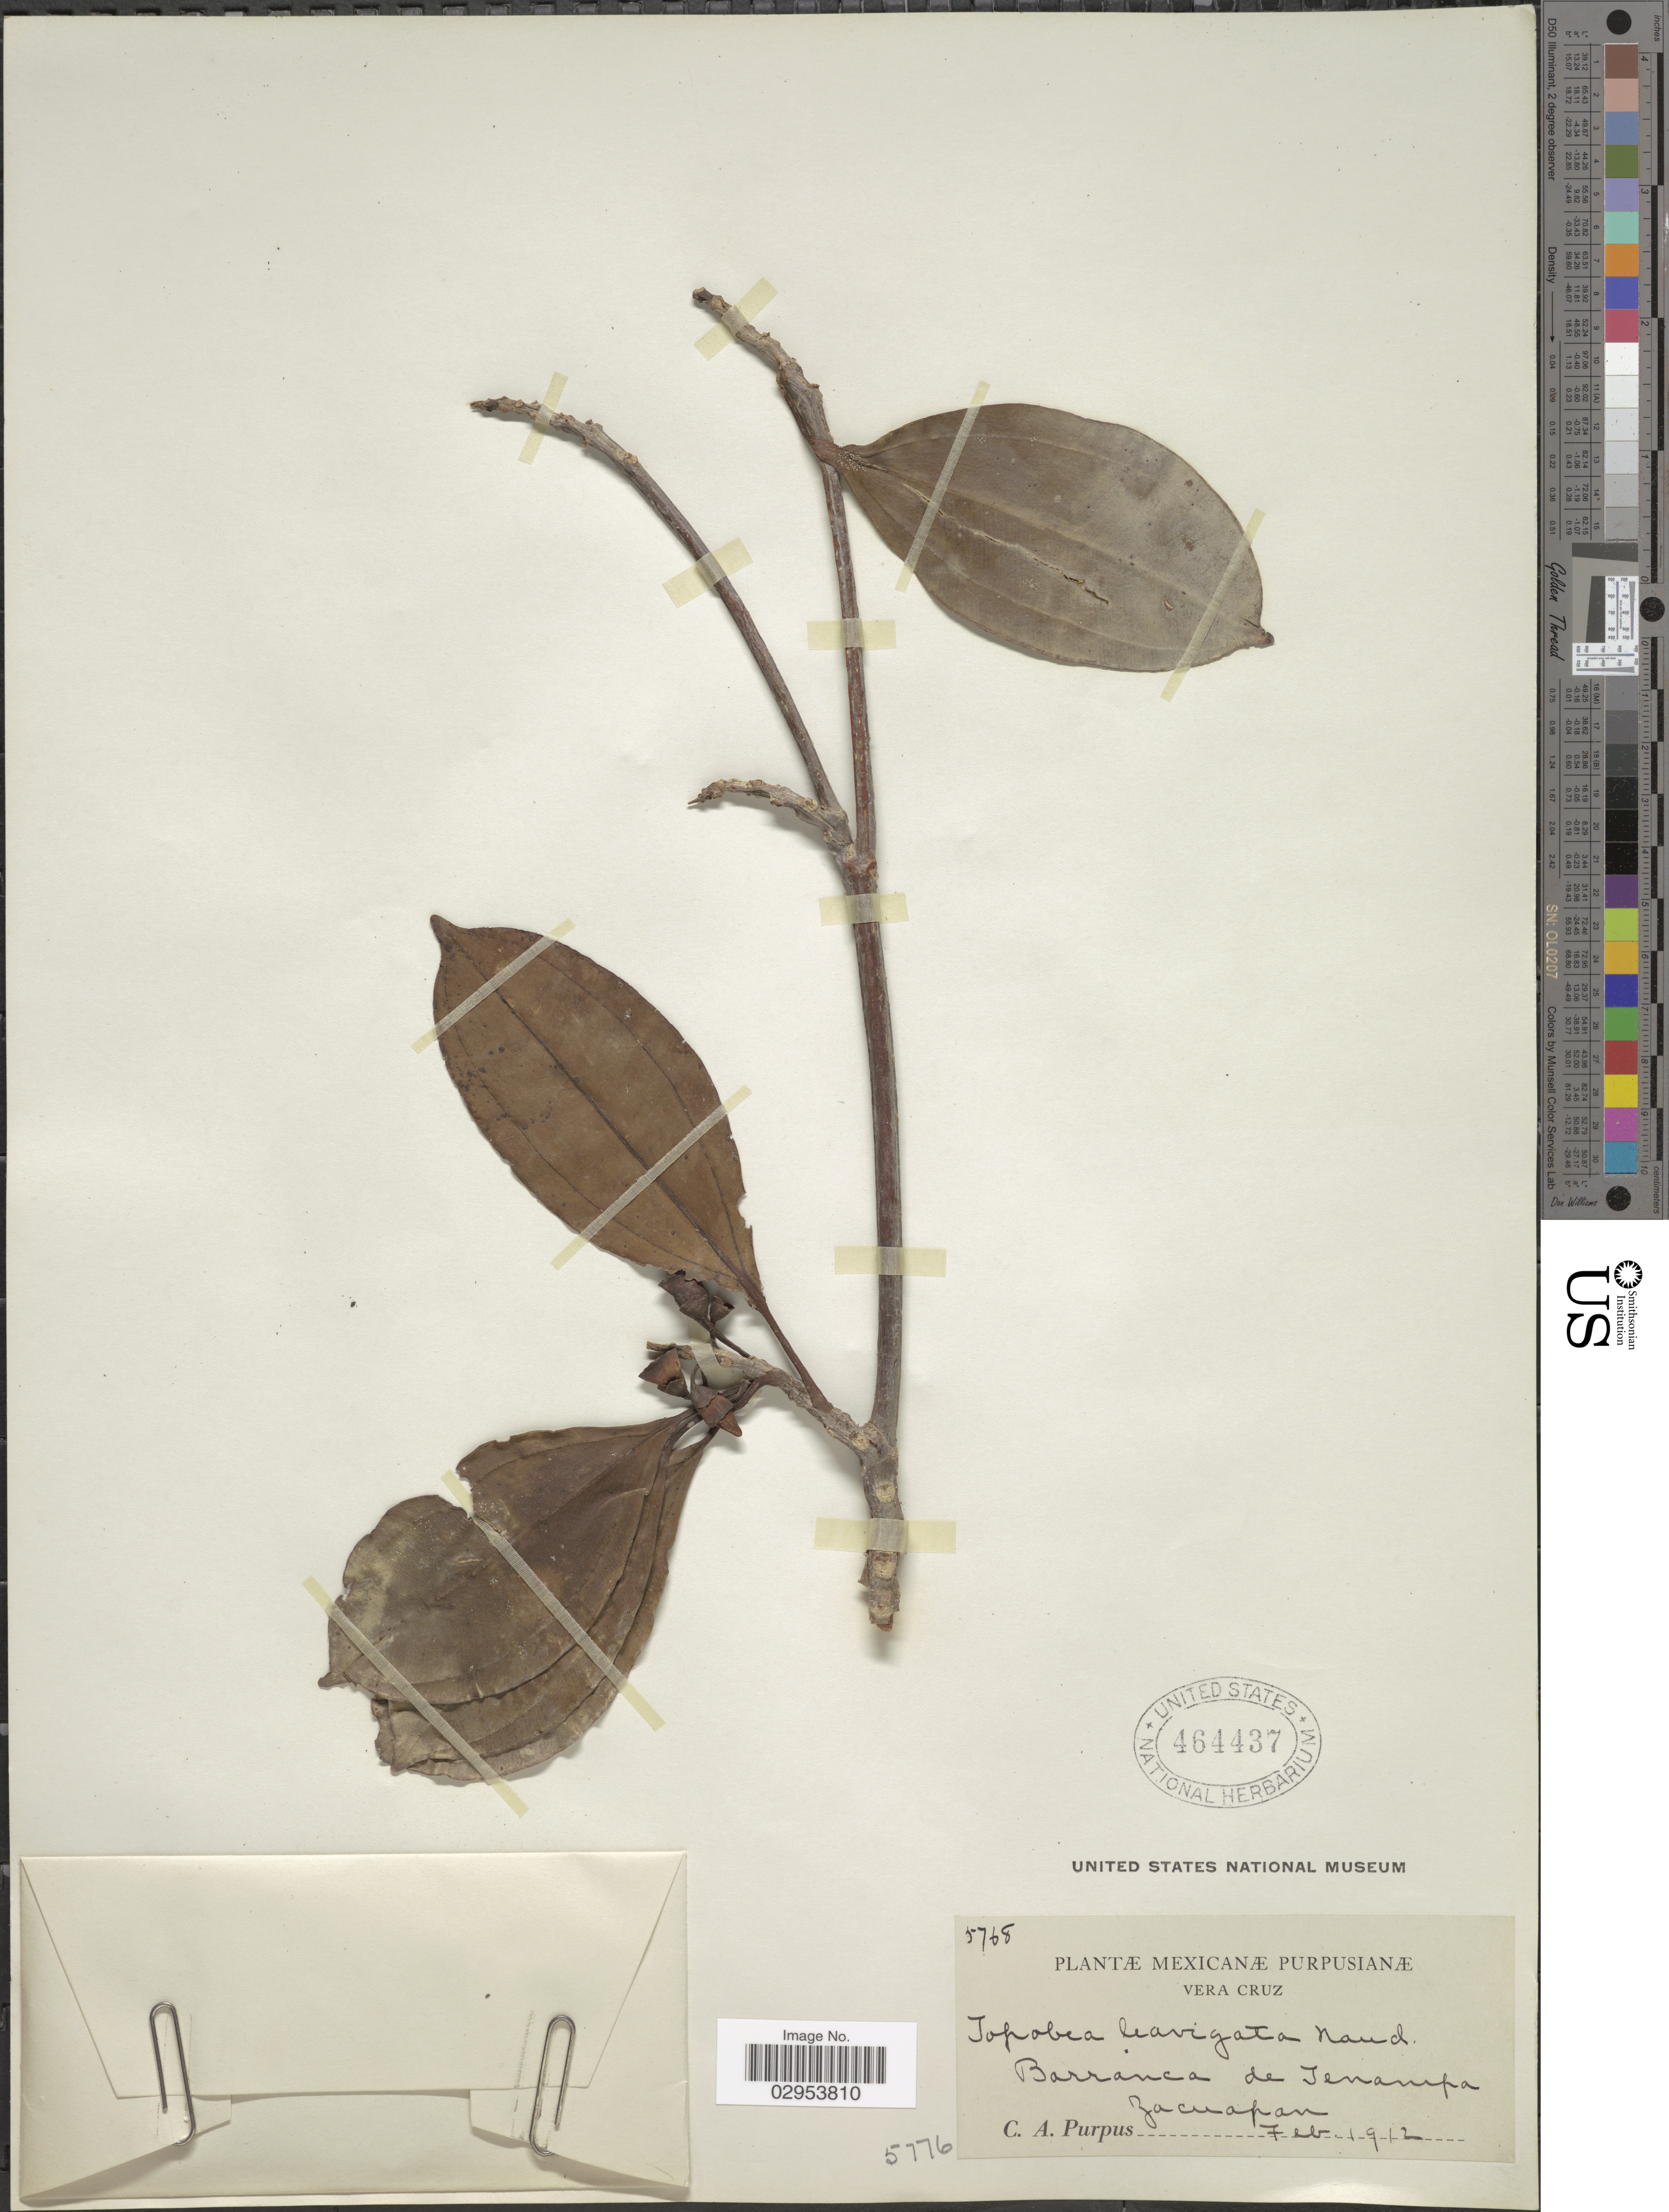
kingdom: Plantae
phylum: Tracheophyta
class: Magnoliopsida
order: Myrtales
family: Melastomataceae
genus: Topobea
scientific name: Topobea laevigata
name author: (D. Don) Naudin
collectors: C. A. Purpus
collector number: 5768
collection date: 1912-02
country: Mexico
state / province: Veracruz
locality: Vera Cruz, Barranca de Tenampa, Zacuapan.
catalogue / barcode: US 464437